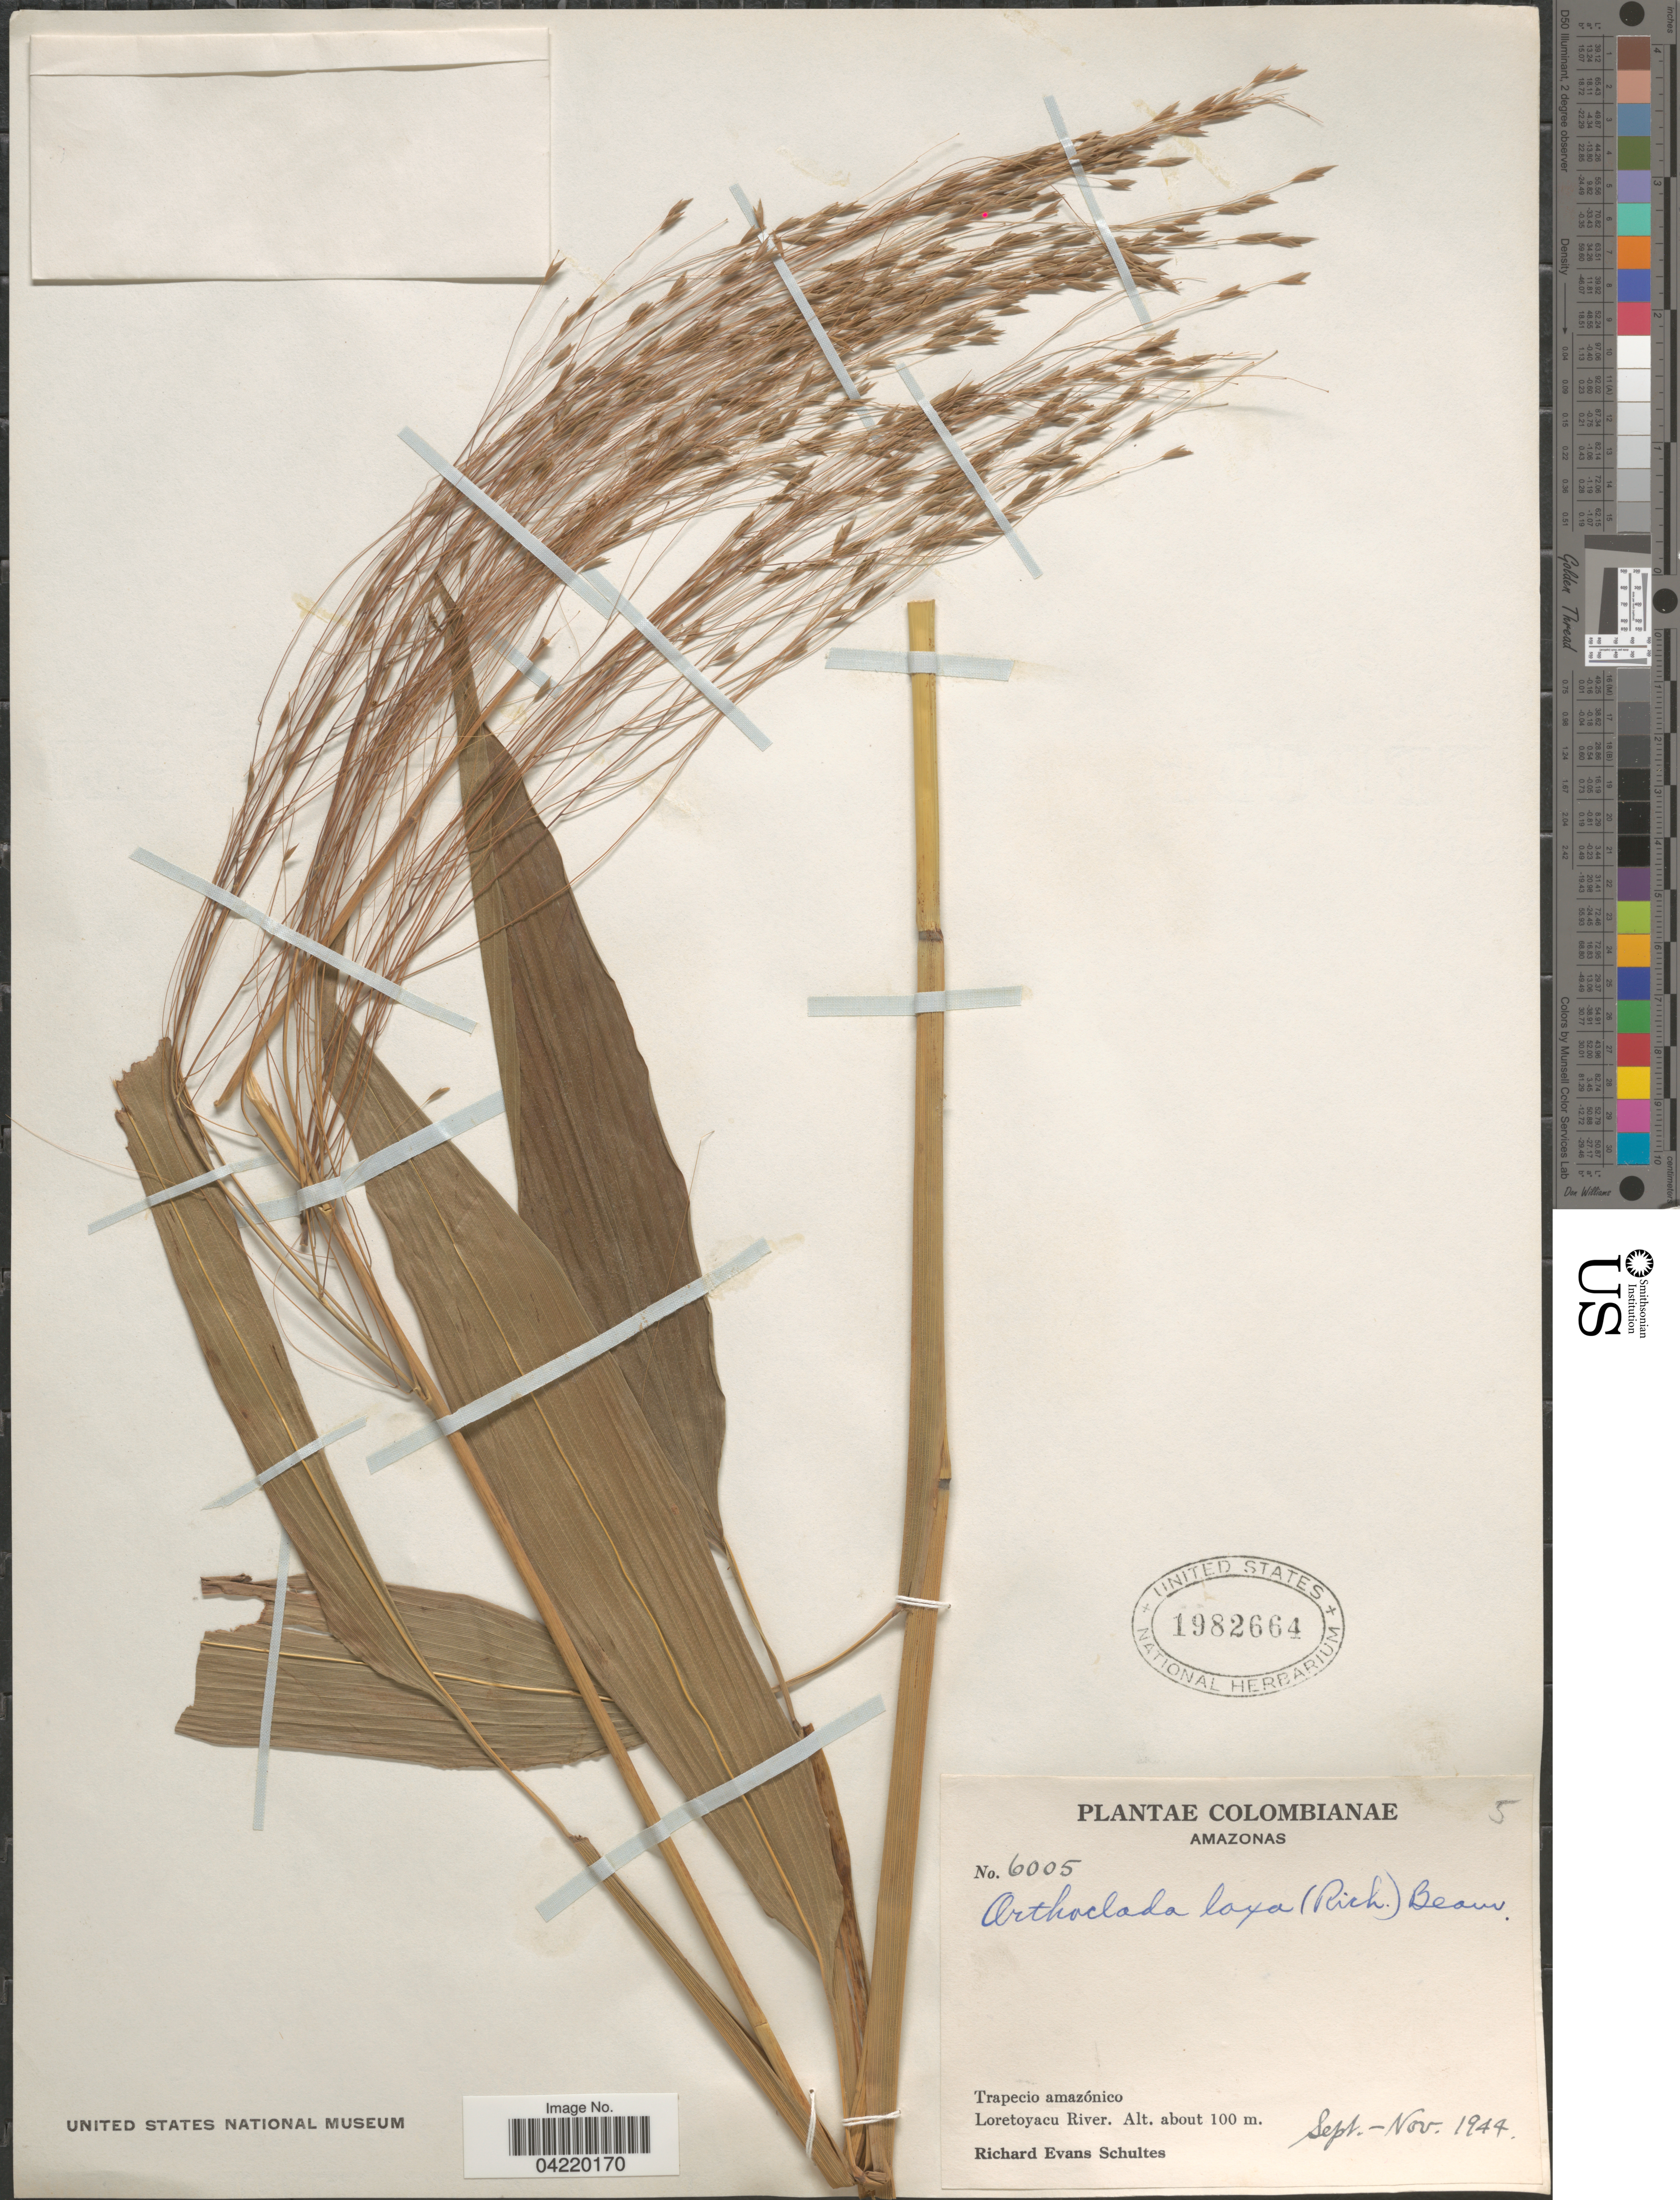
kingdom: Plantae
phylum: Tracheophyta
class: Liliopsida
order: Poales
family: Poaceae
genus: Orthoclada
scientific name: Orthoclada laxa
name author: P. Beauv.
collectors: R. E. Schultes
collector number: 6005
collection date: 1944-09/1944-11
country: Colombia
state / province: Amazônas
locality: Trapecio amazónico. Loretoyacu River.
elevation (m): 100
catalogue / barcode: US 1982664